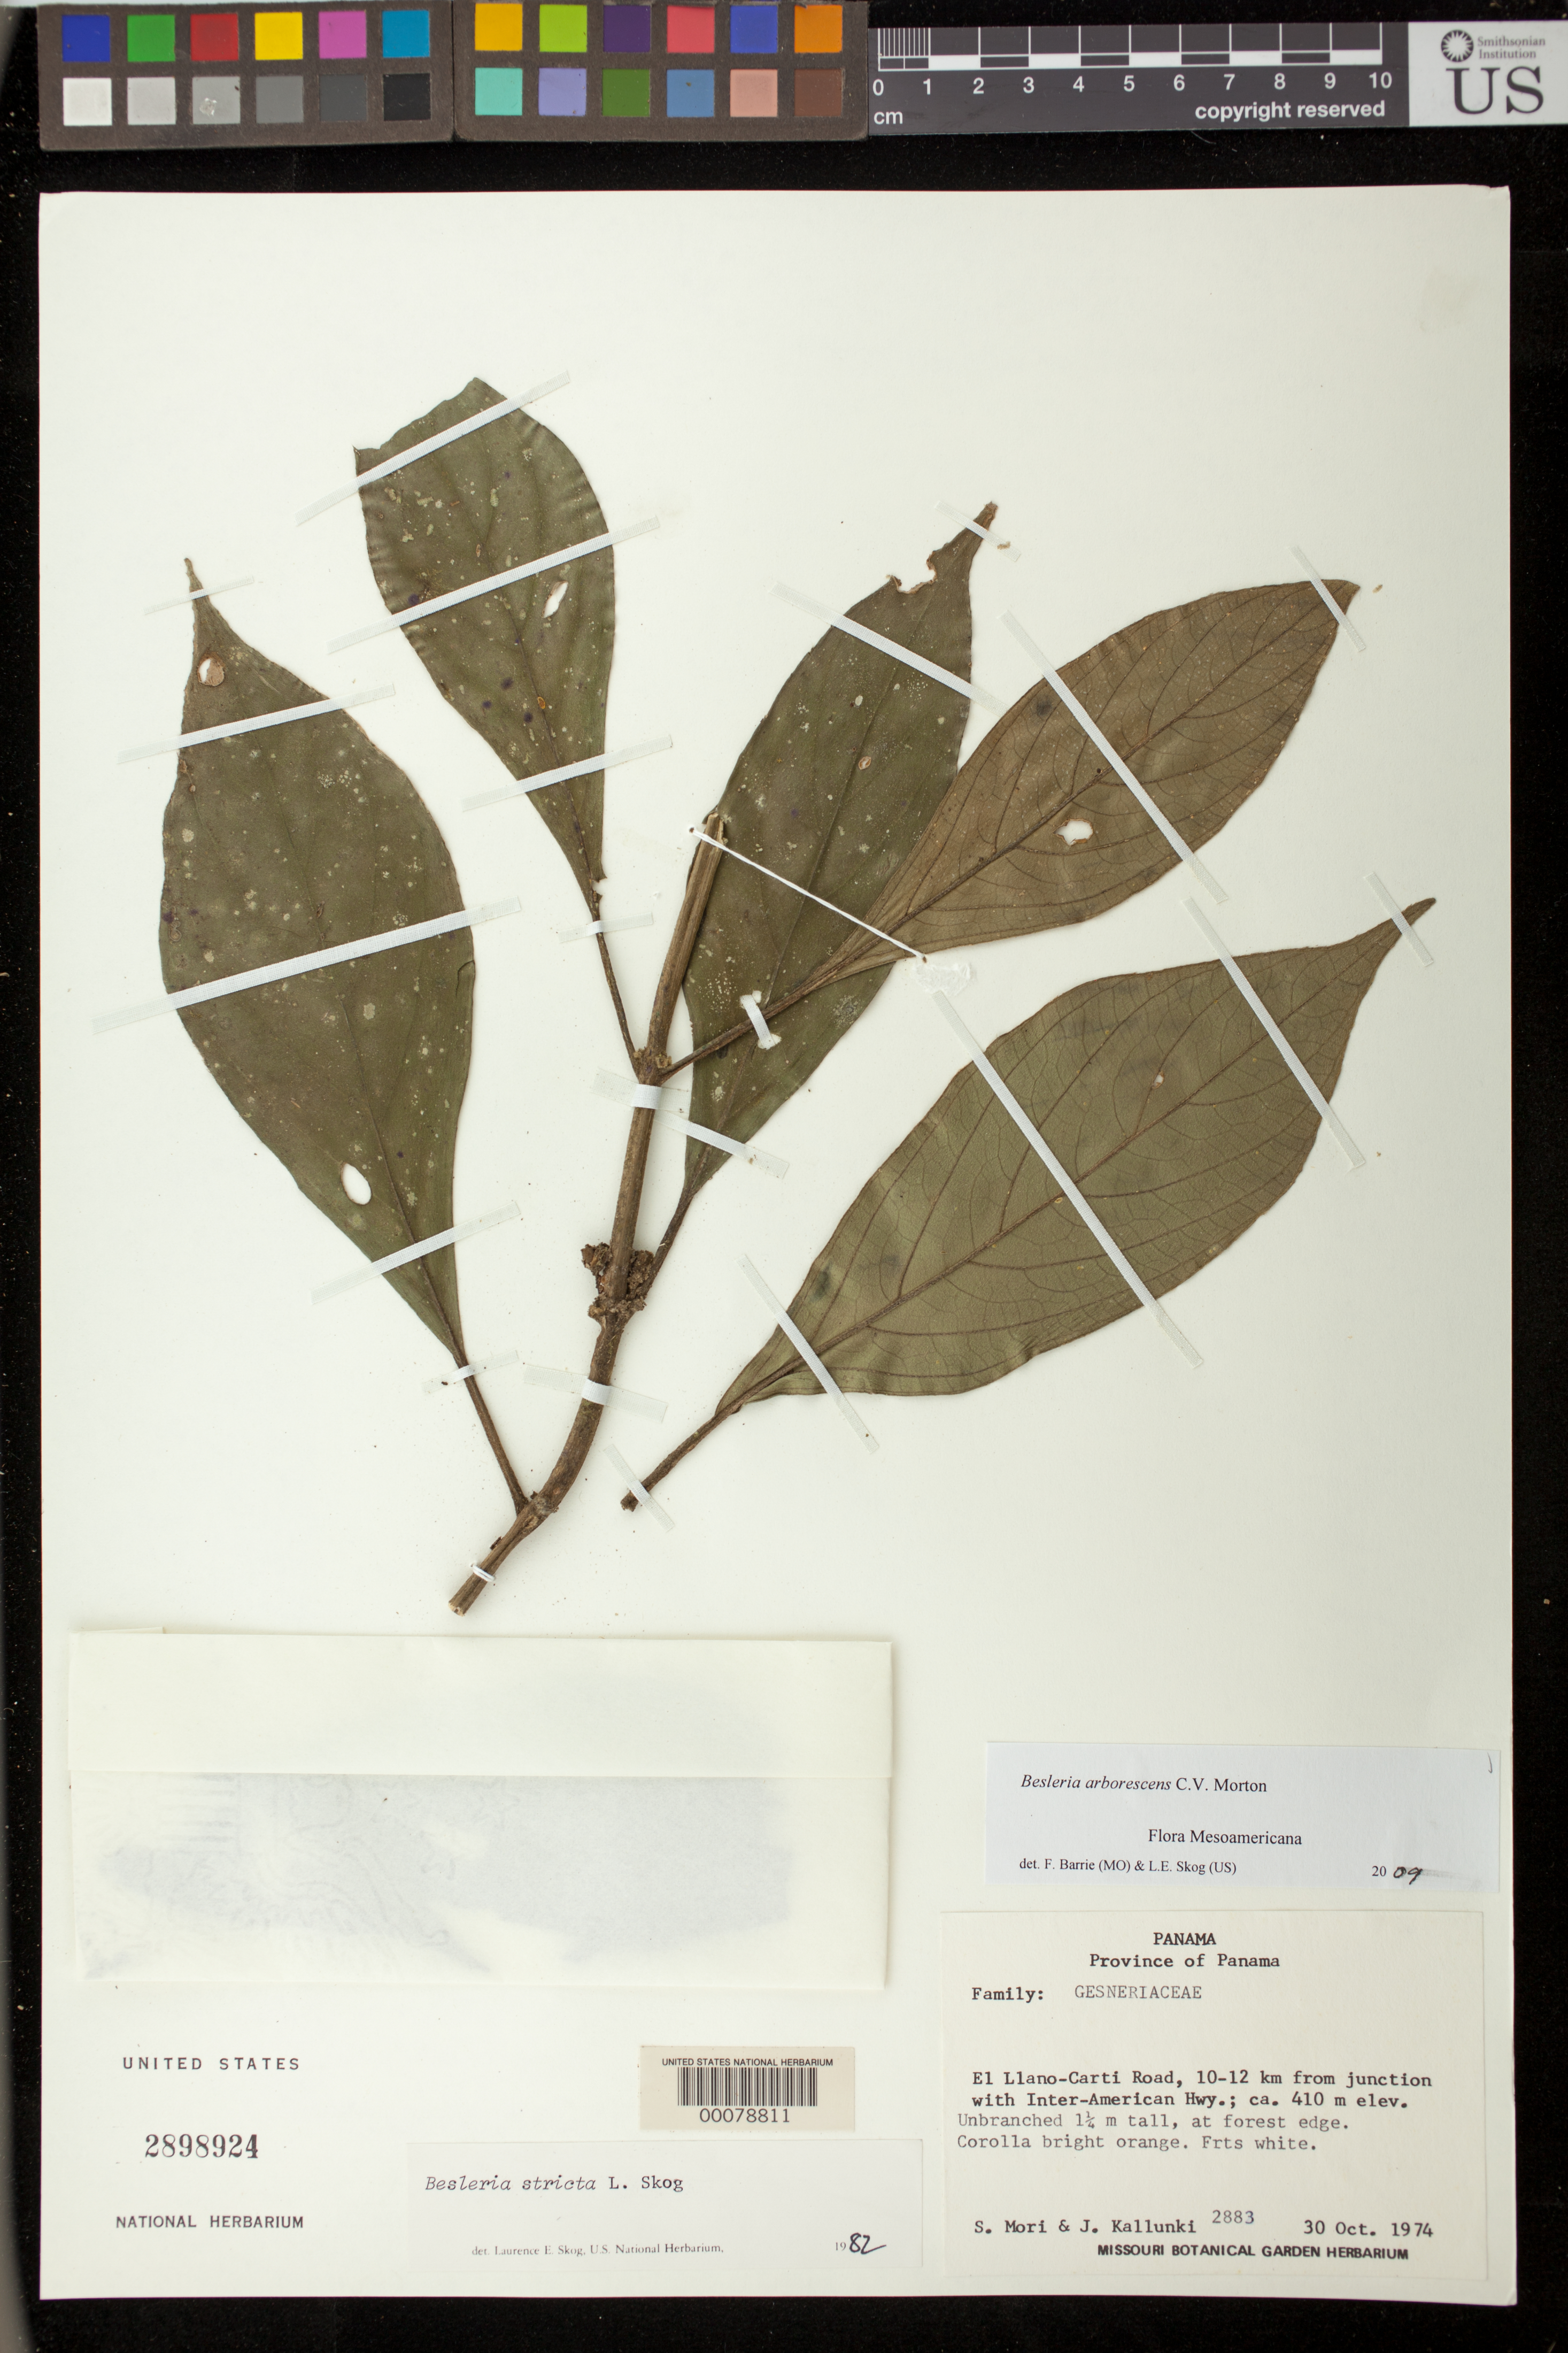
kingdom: Plantae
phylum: Tracheophyta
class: Magnoliopsida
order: Lamiales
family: Gesneriaceae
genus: Besleria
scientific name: Besleria arborescens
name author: C.V. Morton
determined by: Barrie, F. R.; Skog, Laurence E.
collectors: S. Mori & J. Kallunki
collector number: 2883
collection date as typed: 30 Oct 1974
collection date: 1974-10-30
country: Panama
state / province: Panamá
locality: El Llano-Carti road, 10-12 km from junction with Inter-american highway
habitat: At forest edge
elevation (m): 410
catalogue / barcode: US 2898924